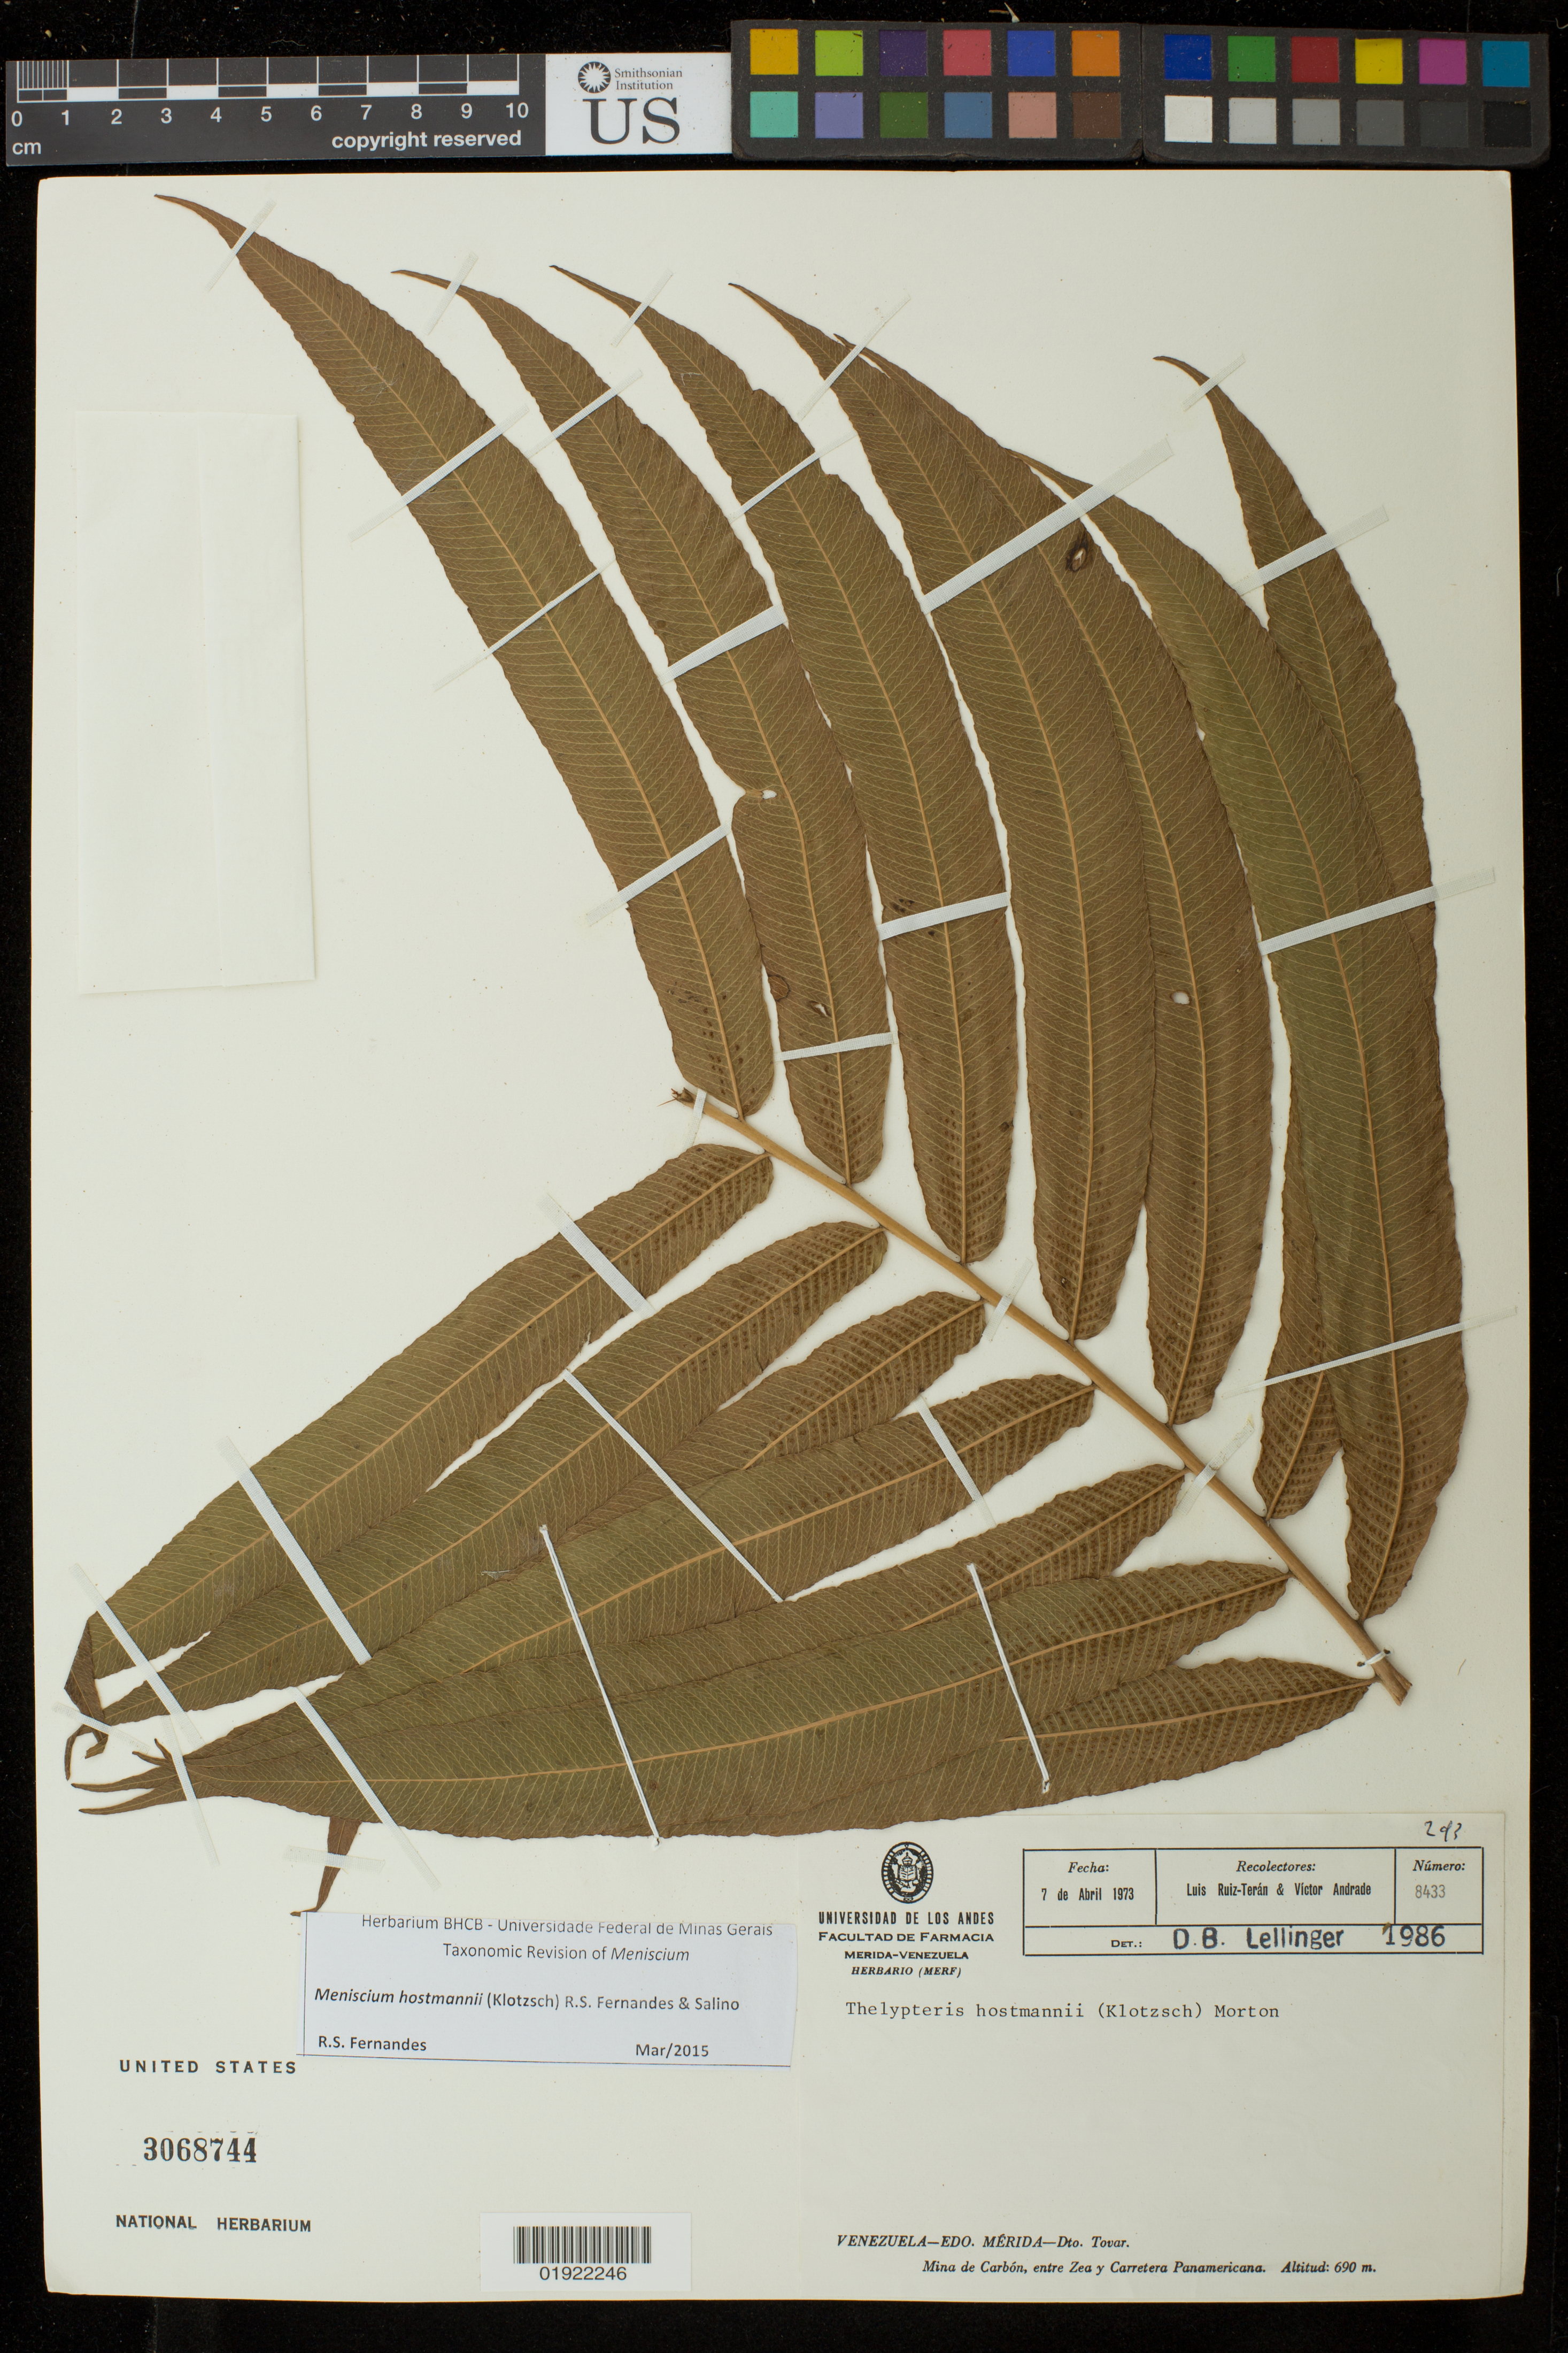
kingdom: Plantae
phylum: Tracheophyta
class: Polypodiopsida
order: Polypodiales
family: Thelypteridaceae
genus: Meniscium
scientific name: Meniscium hostmannii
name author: (Klotzsch) R.S. Fernandes & Salino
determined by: Fernandes, R. S.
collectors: L. E. Ruíz-Terán & V. Andrade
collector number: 8433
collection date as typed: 7 de abril 1973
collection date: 1973-04-07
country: Venezuela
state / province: Mérida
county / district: Tovar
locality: Mina de Carbon, entre Zea y Carretera Panamericana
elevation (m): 690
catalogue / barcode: US 3068744